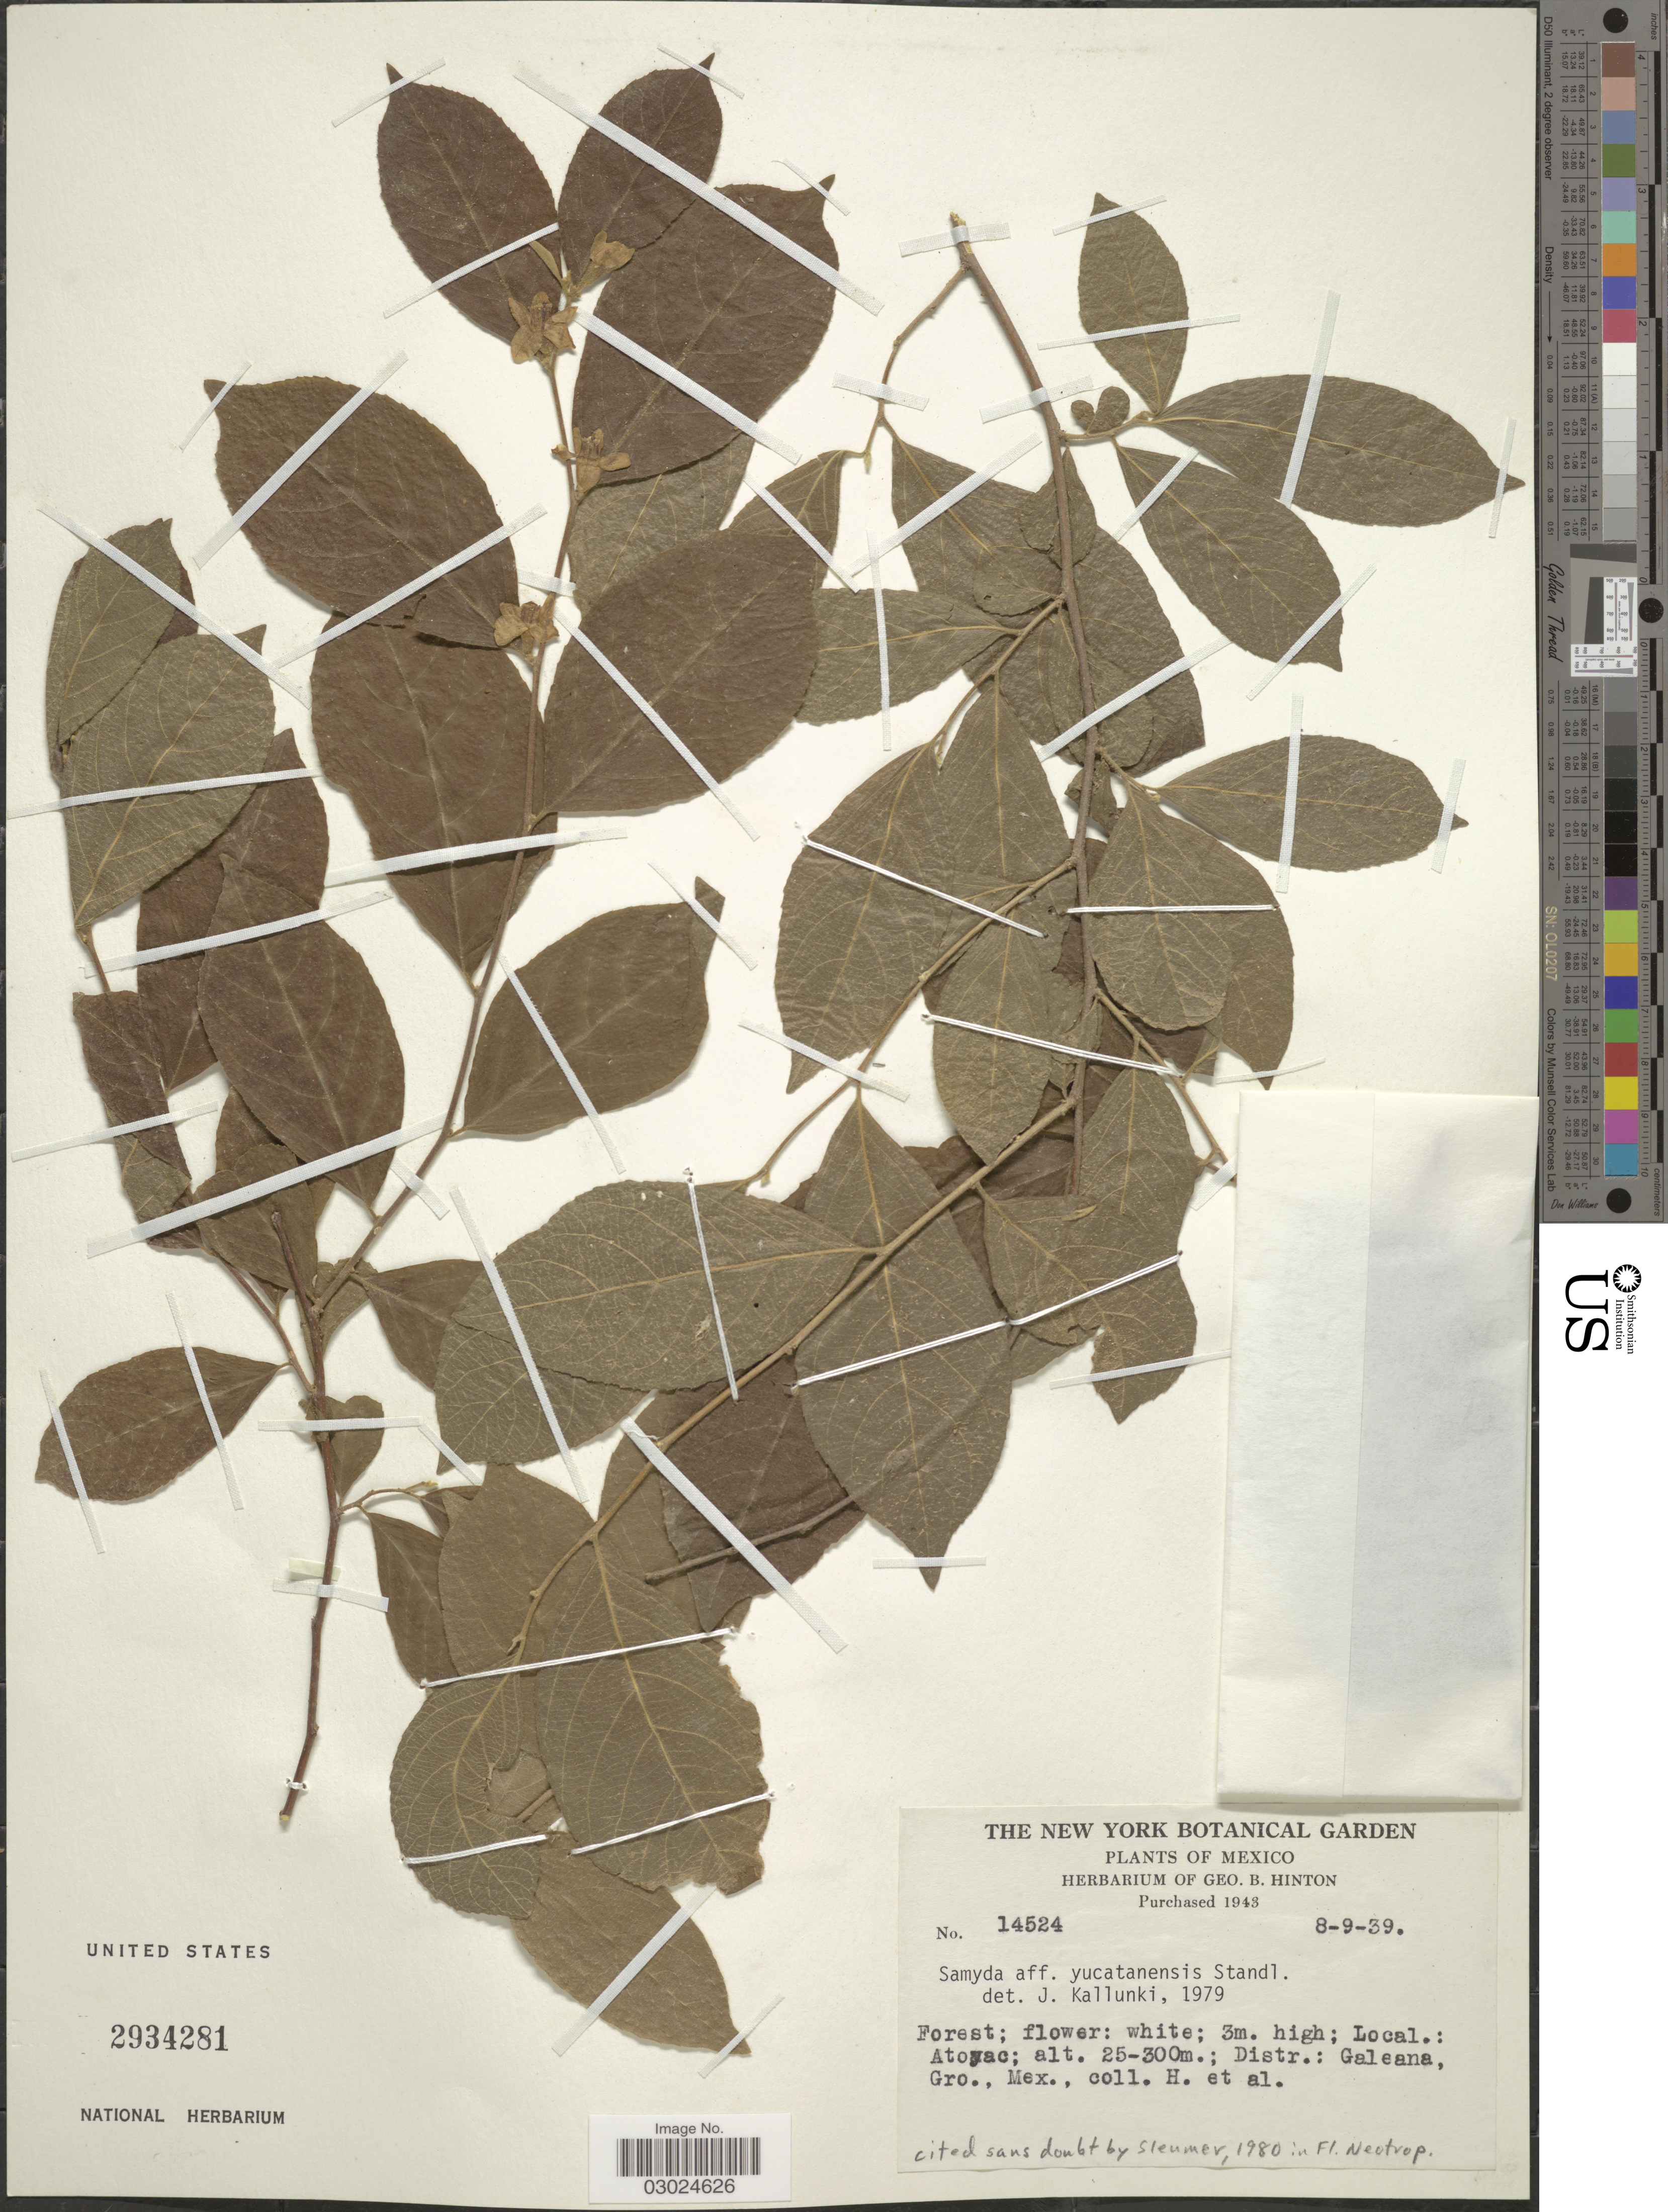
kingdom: Plantae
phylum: Tracheophyta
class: Magnoliopsida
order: Malpighiales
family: Salicaceae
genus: Casearia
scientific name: Casearia mexicana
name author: (Rose) T. Samar. & M.H. Alford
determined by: Strong, Mark T., (BOT), Smithsonian Institution - National Museum of Natural History (UNITED STATES)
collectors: G. B. Hinton & et al.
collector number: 14524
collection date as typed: Transcribed d/m/y: 8/9/39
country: Mexico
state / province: Guerrero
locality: Atoyac. Distr.: Galeana, Gro., Mex.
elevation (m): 25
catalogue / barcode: US 2934281